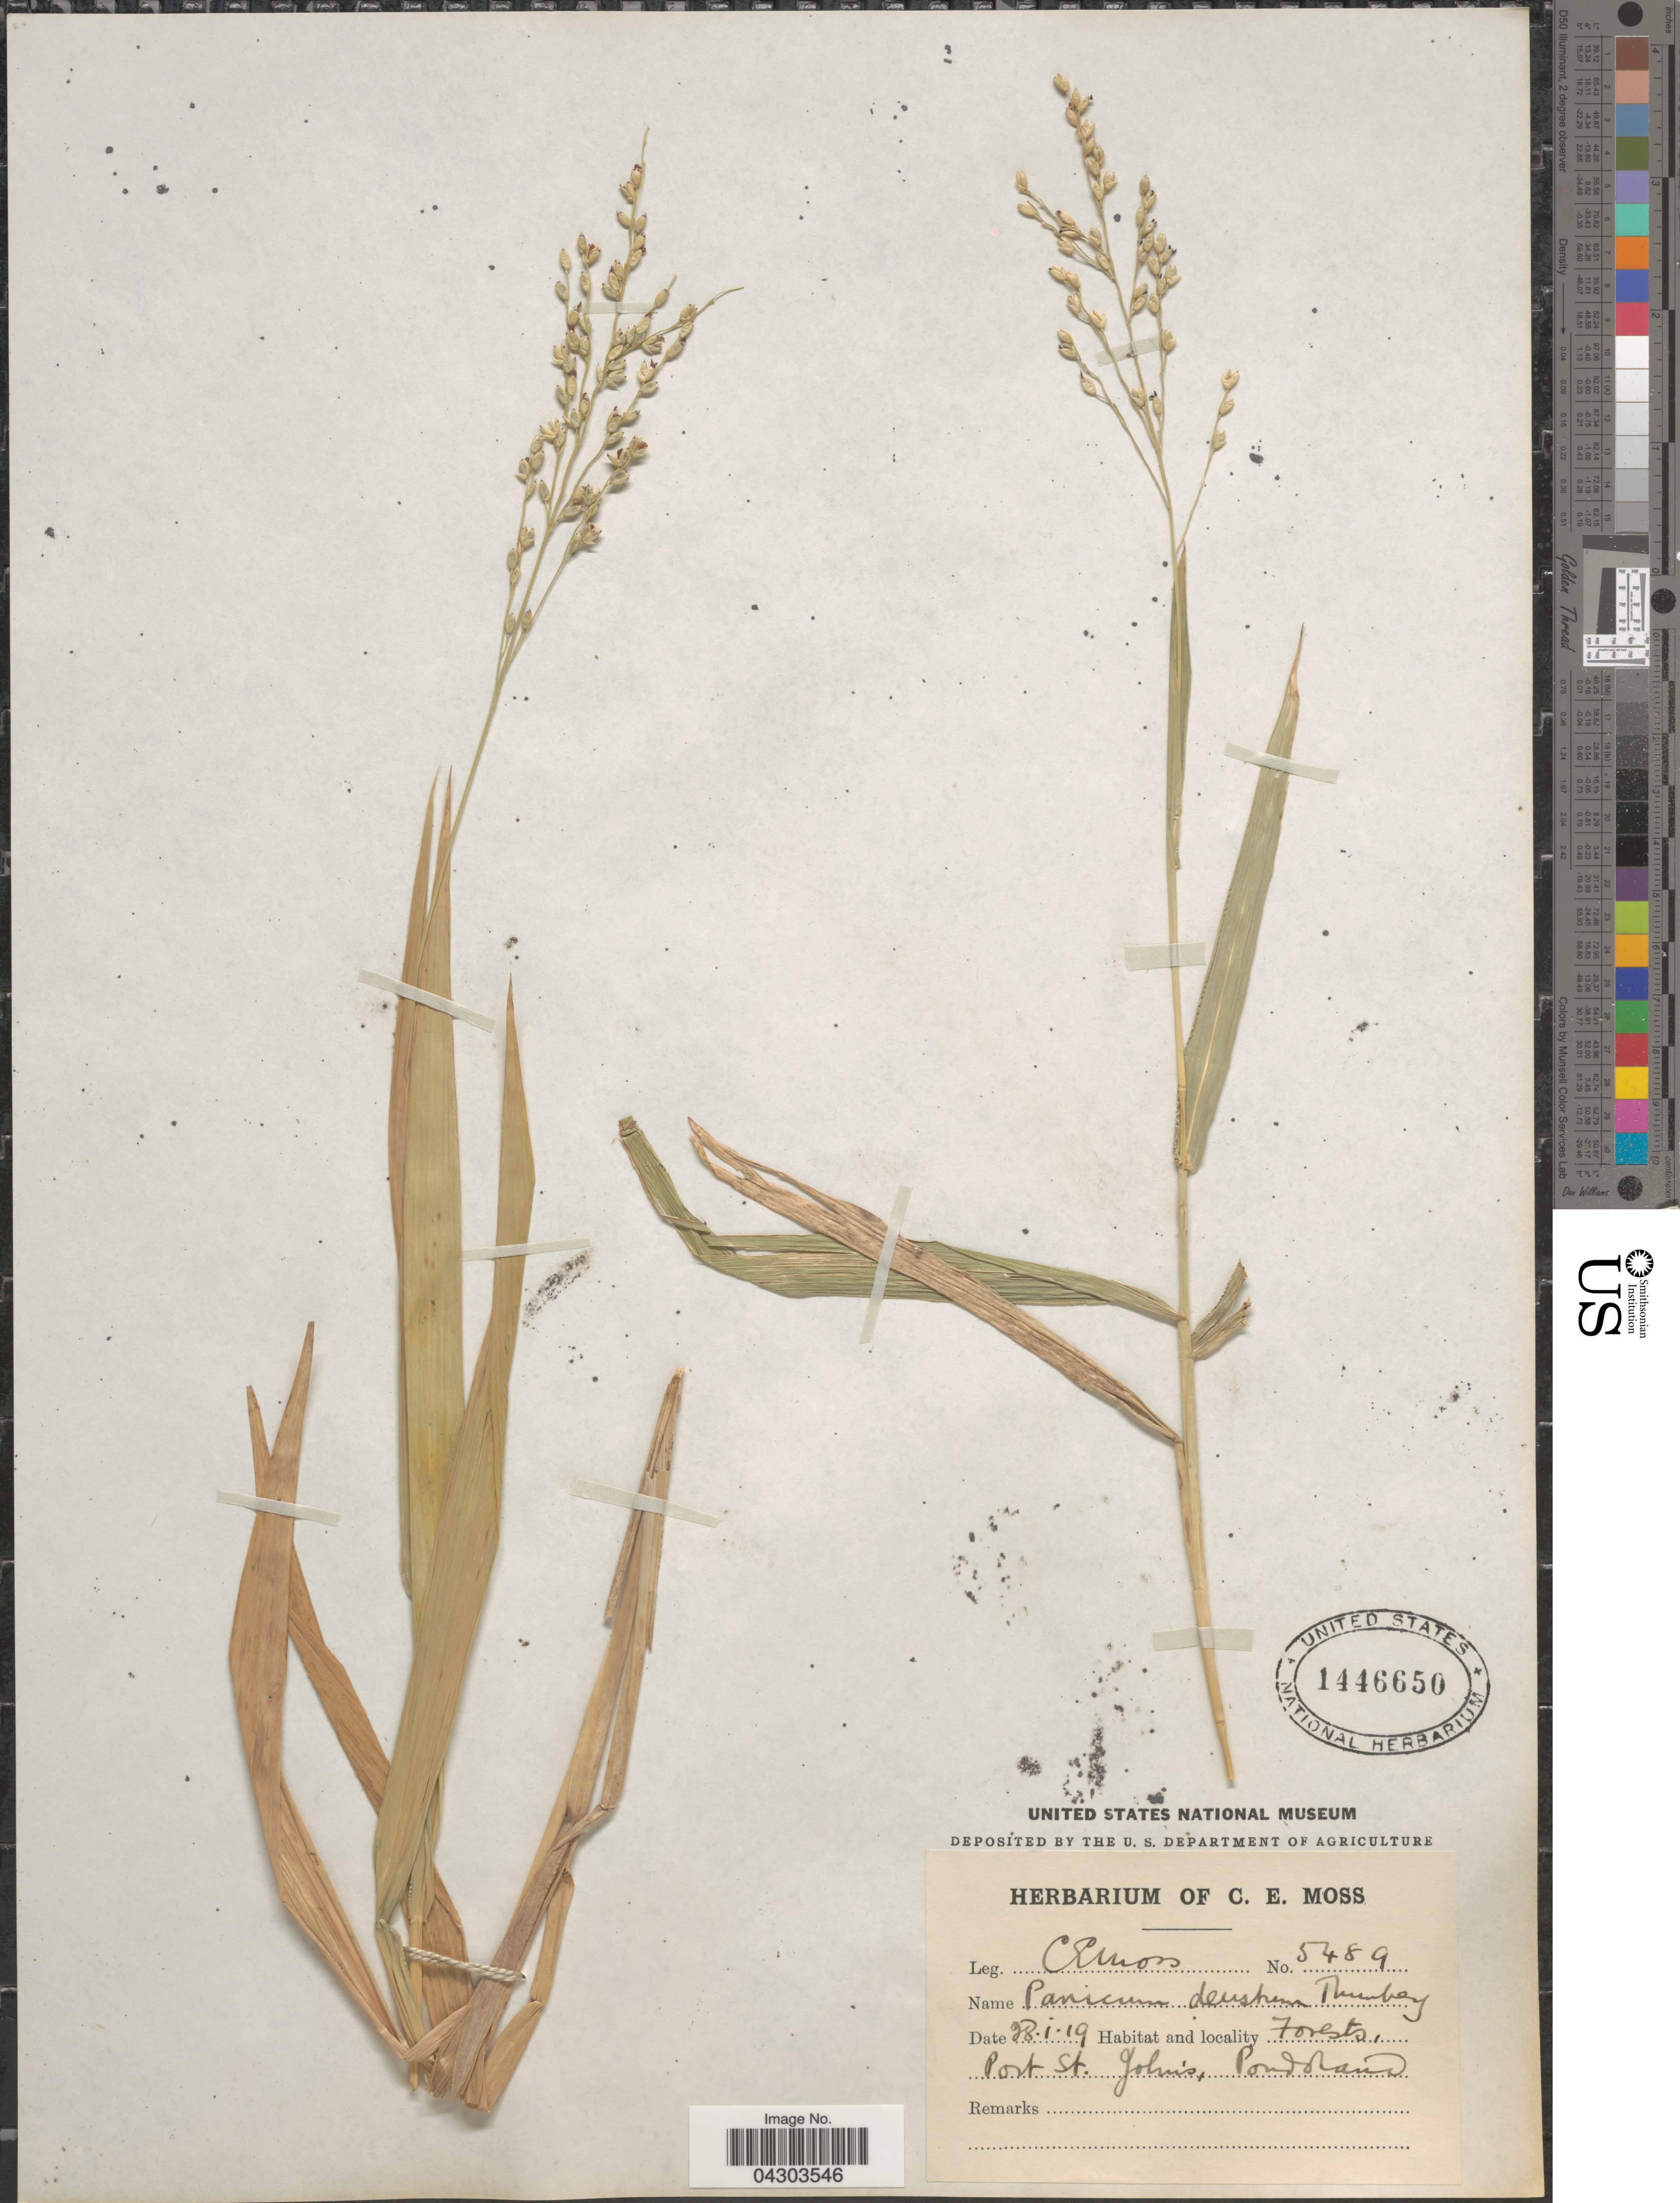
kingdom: Plantae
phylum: Tracheophyta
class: Liliopsida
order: Poales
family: Poaceae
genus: Panicum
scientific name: Panicum deustum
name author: Thunb.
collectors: C. E. Moss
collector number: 5489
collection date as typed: Transcribed d/m/y: 28/1/19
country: South Africa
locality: Forests, Port St. Johns, Pondoland.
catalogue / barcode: US 1446650